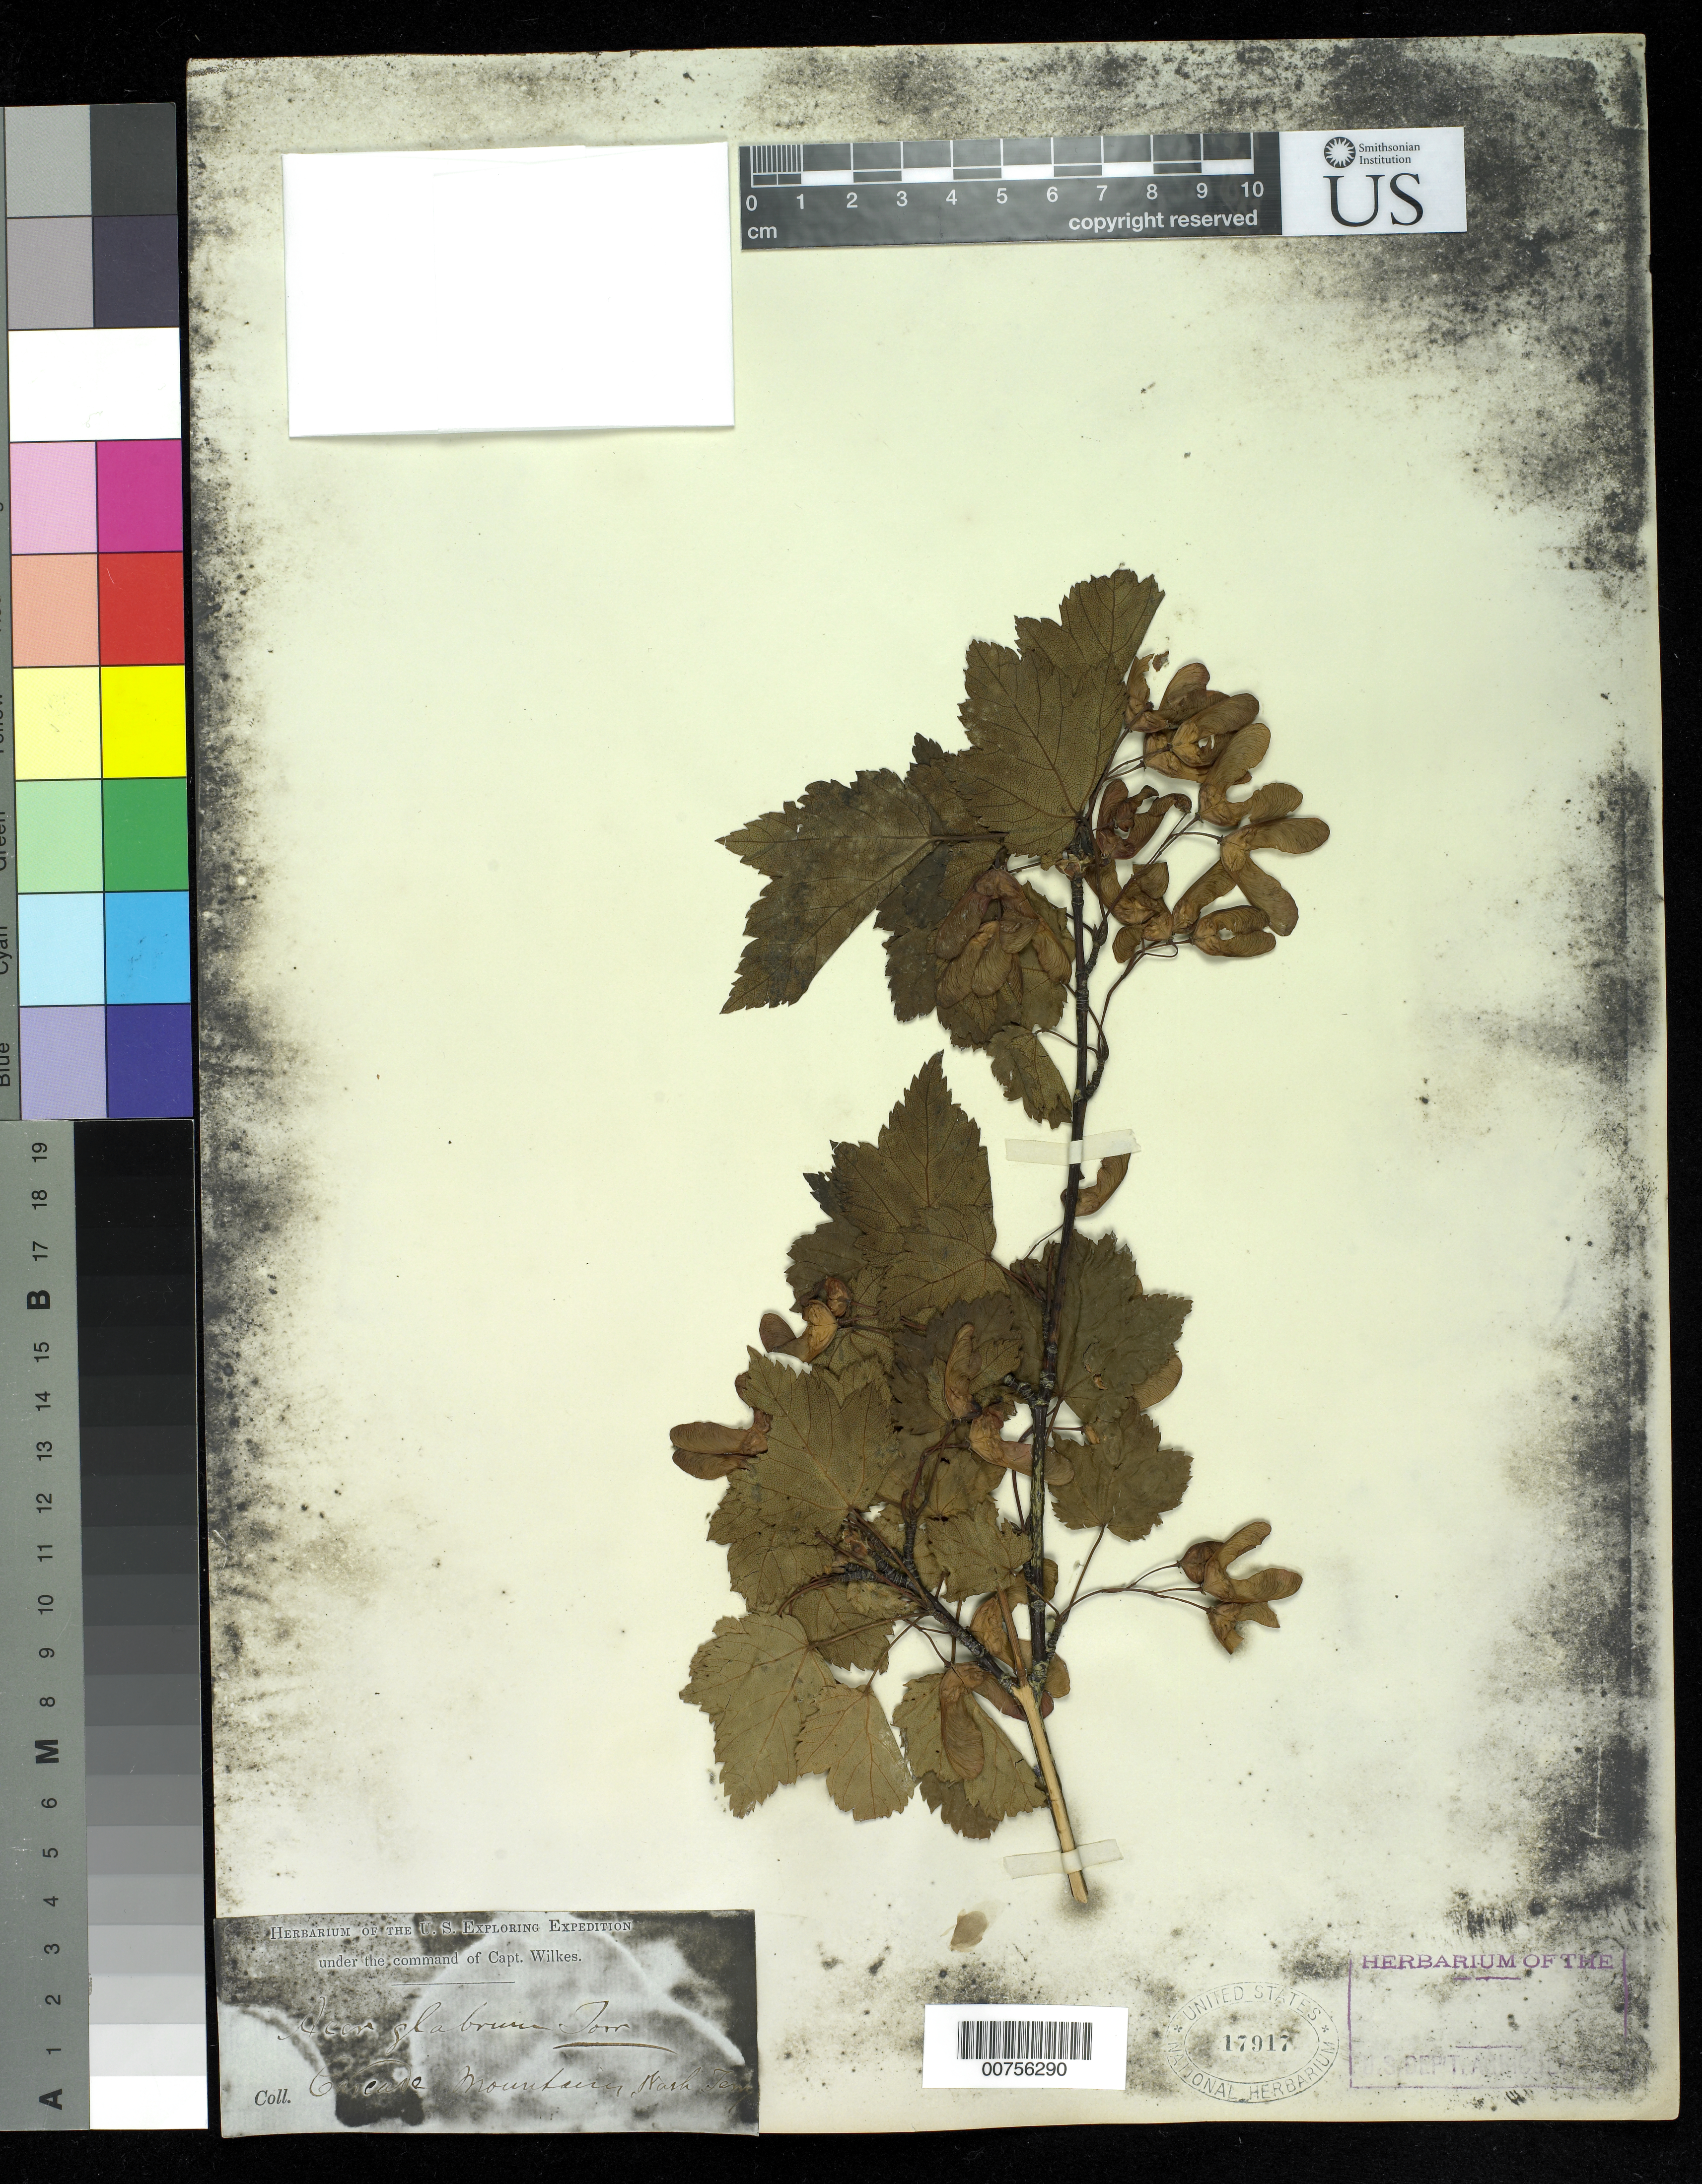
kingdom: Plantae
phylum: Tracheophyta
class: Magnoliopsida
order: Sapindales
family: Sapindaceae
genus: Acer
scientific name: Acer glabrum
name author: Torr.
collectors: Wilkes Explor. Exped.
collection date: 1838/1842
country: United States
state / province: Washington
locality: Cascade Mountains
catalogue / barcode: US 17917